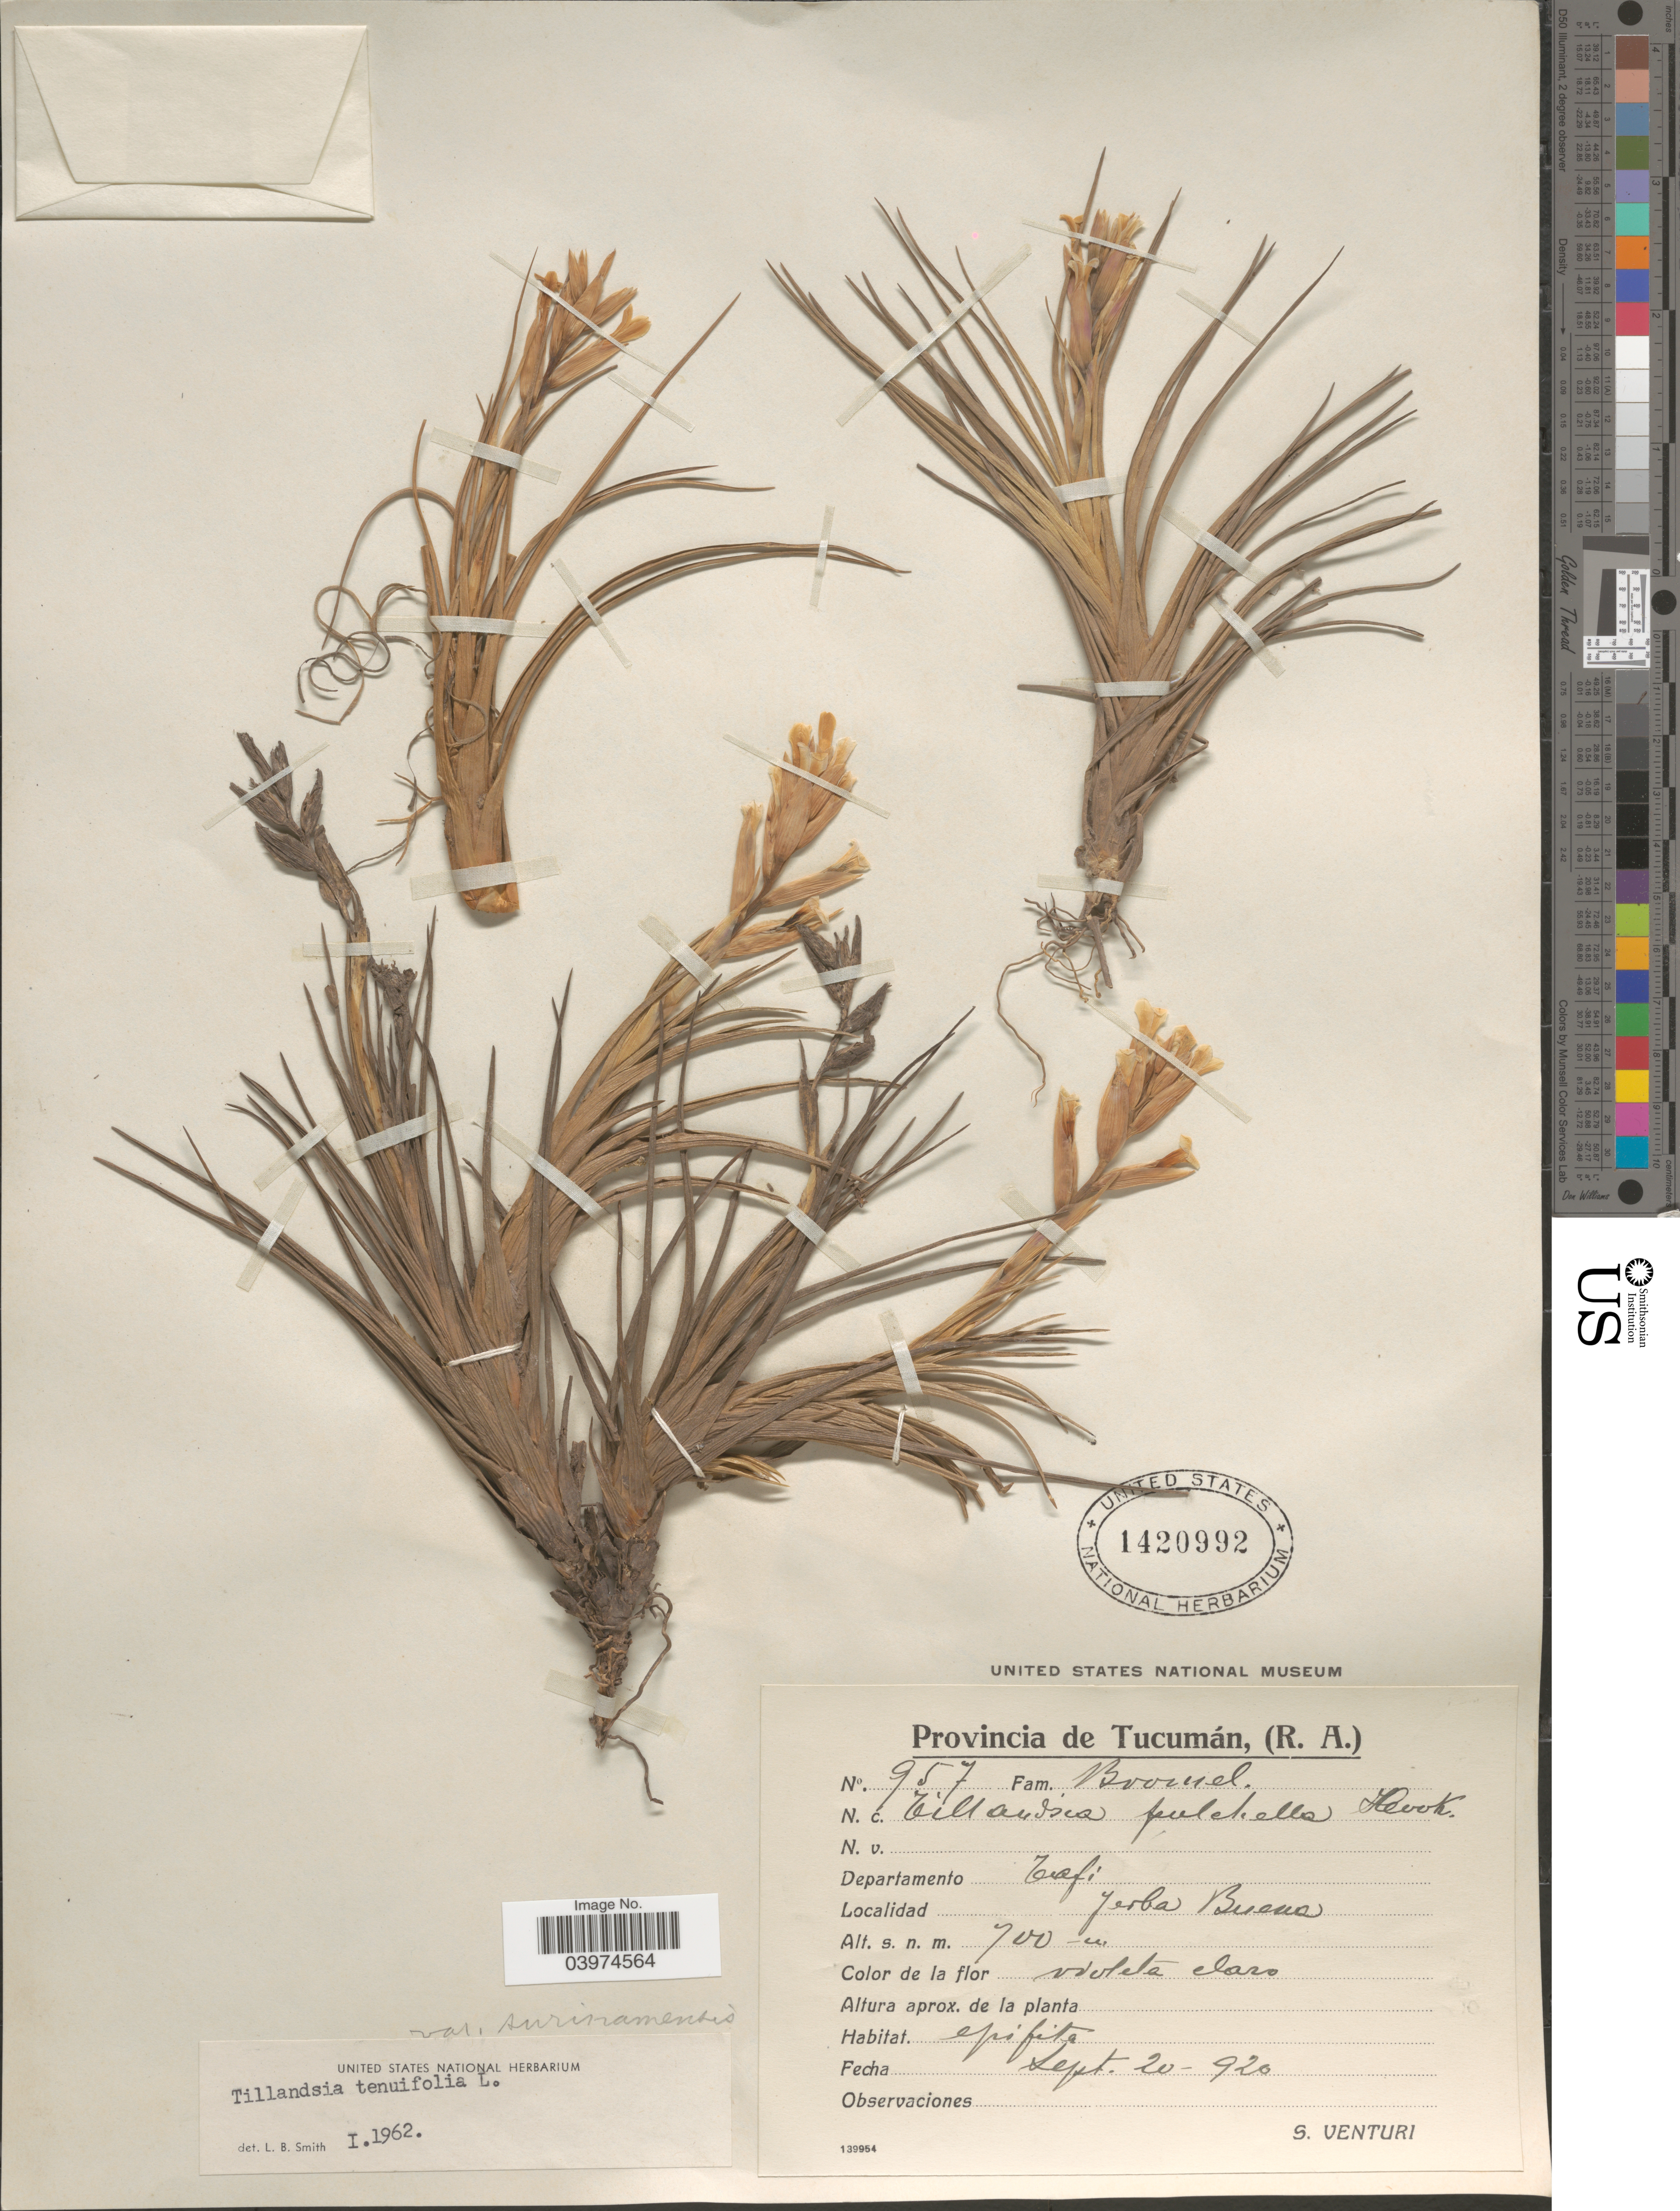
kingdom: Plantae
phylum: Tracheophyta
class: Liliopsida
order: Poales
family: Bromeliaceae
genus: Tillandsia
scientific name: Tillandsia tenuifolia var. surinamensis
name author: (Mez) L.B. Sm.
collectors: S. Venturi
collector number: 957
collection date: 1920-09-20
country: Argentina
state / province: Tucuman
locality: (R.A.). Departamento Tafi. Jerba Buena.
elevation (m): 700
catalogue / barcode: US 1420992